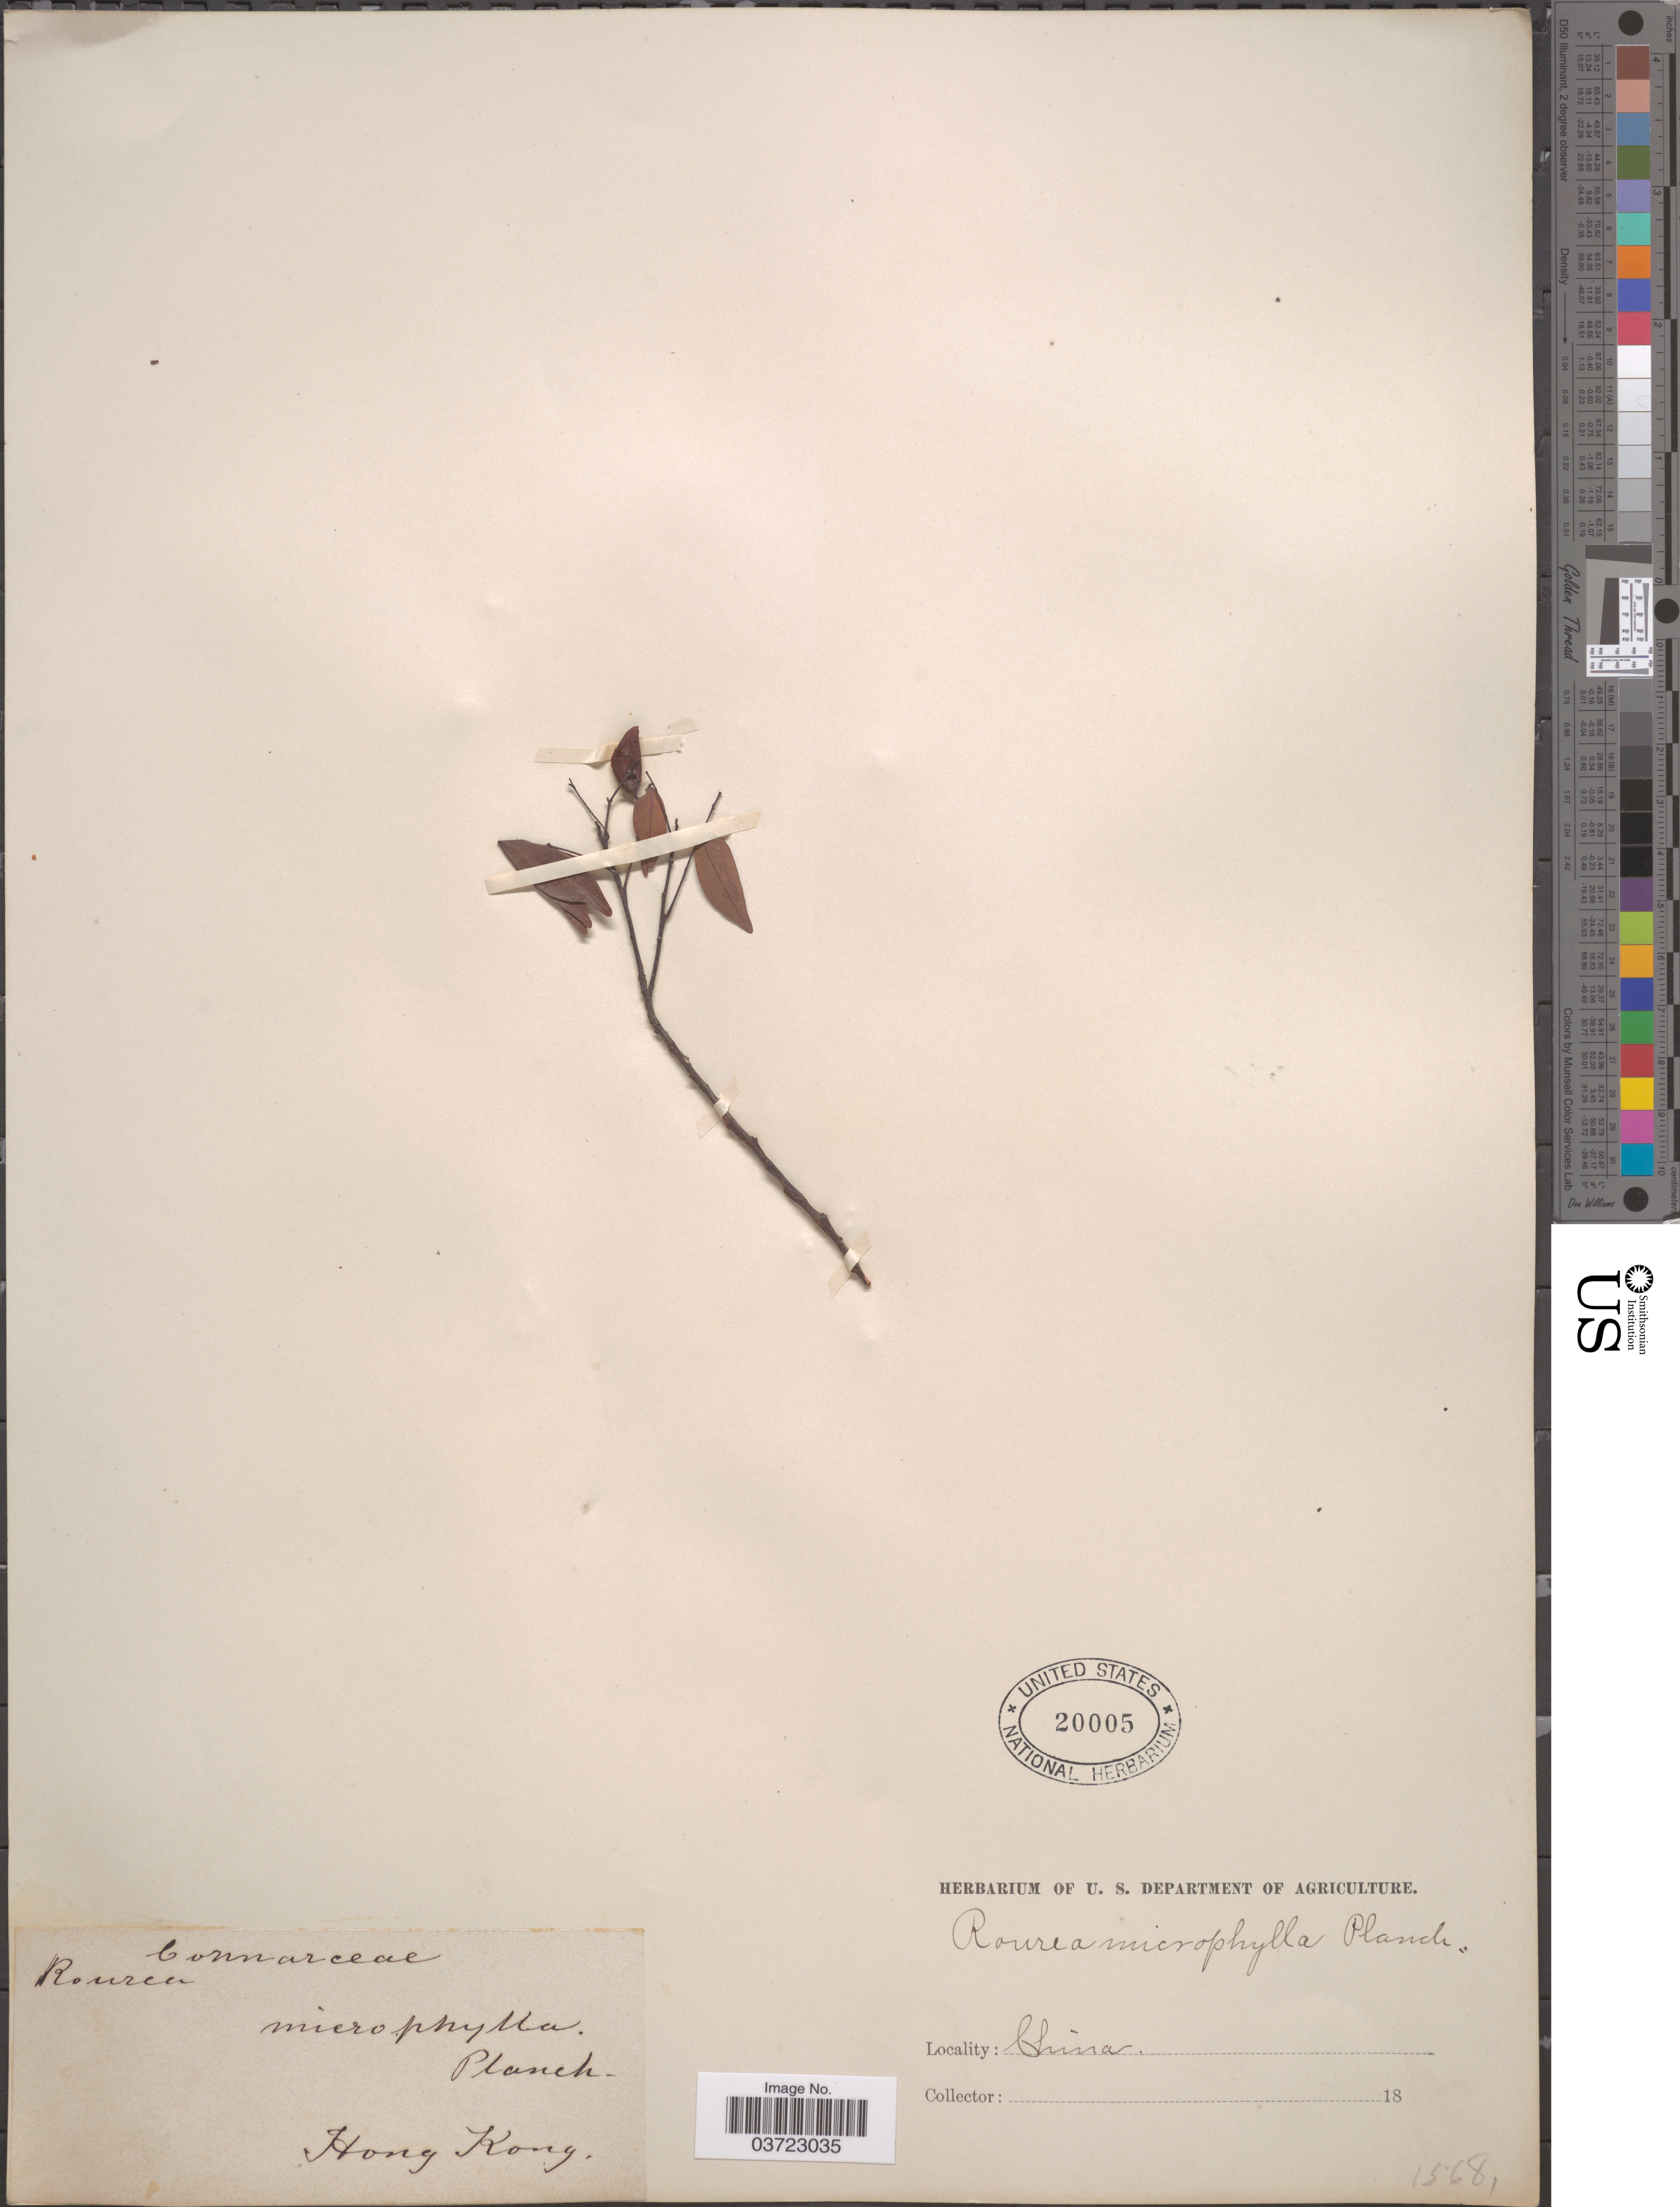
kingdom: Plantae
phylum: Tracheophyta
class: Magnoliopsida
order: Oxalidales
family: Connaraceae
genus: Rourea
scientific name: Rourea microphylla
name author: (Hook. & Arn.) Planch.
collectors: ex herb. U. S. Department of Agriculture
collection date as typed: Transcribed d/m/y: //18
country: China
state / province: Hong Kong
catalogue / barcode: US 20005